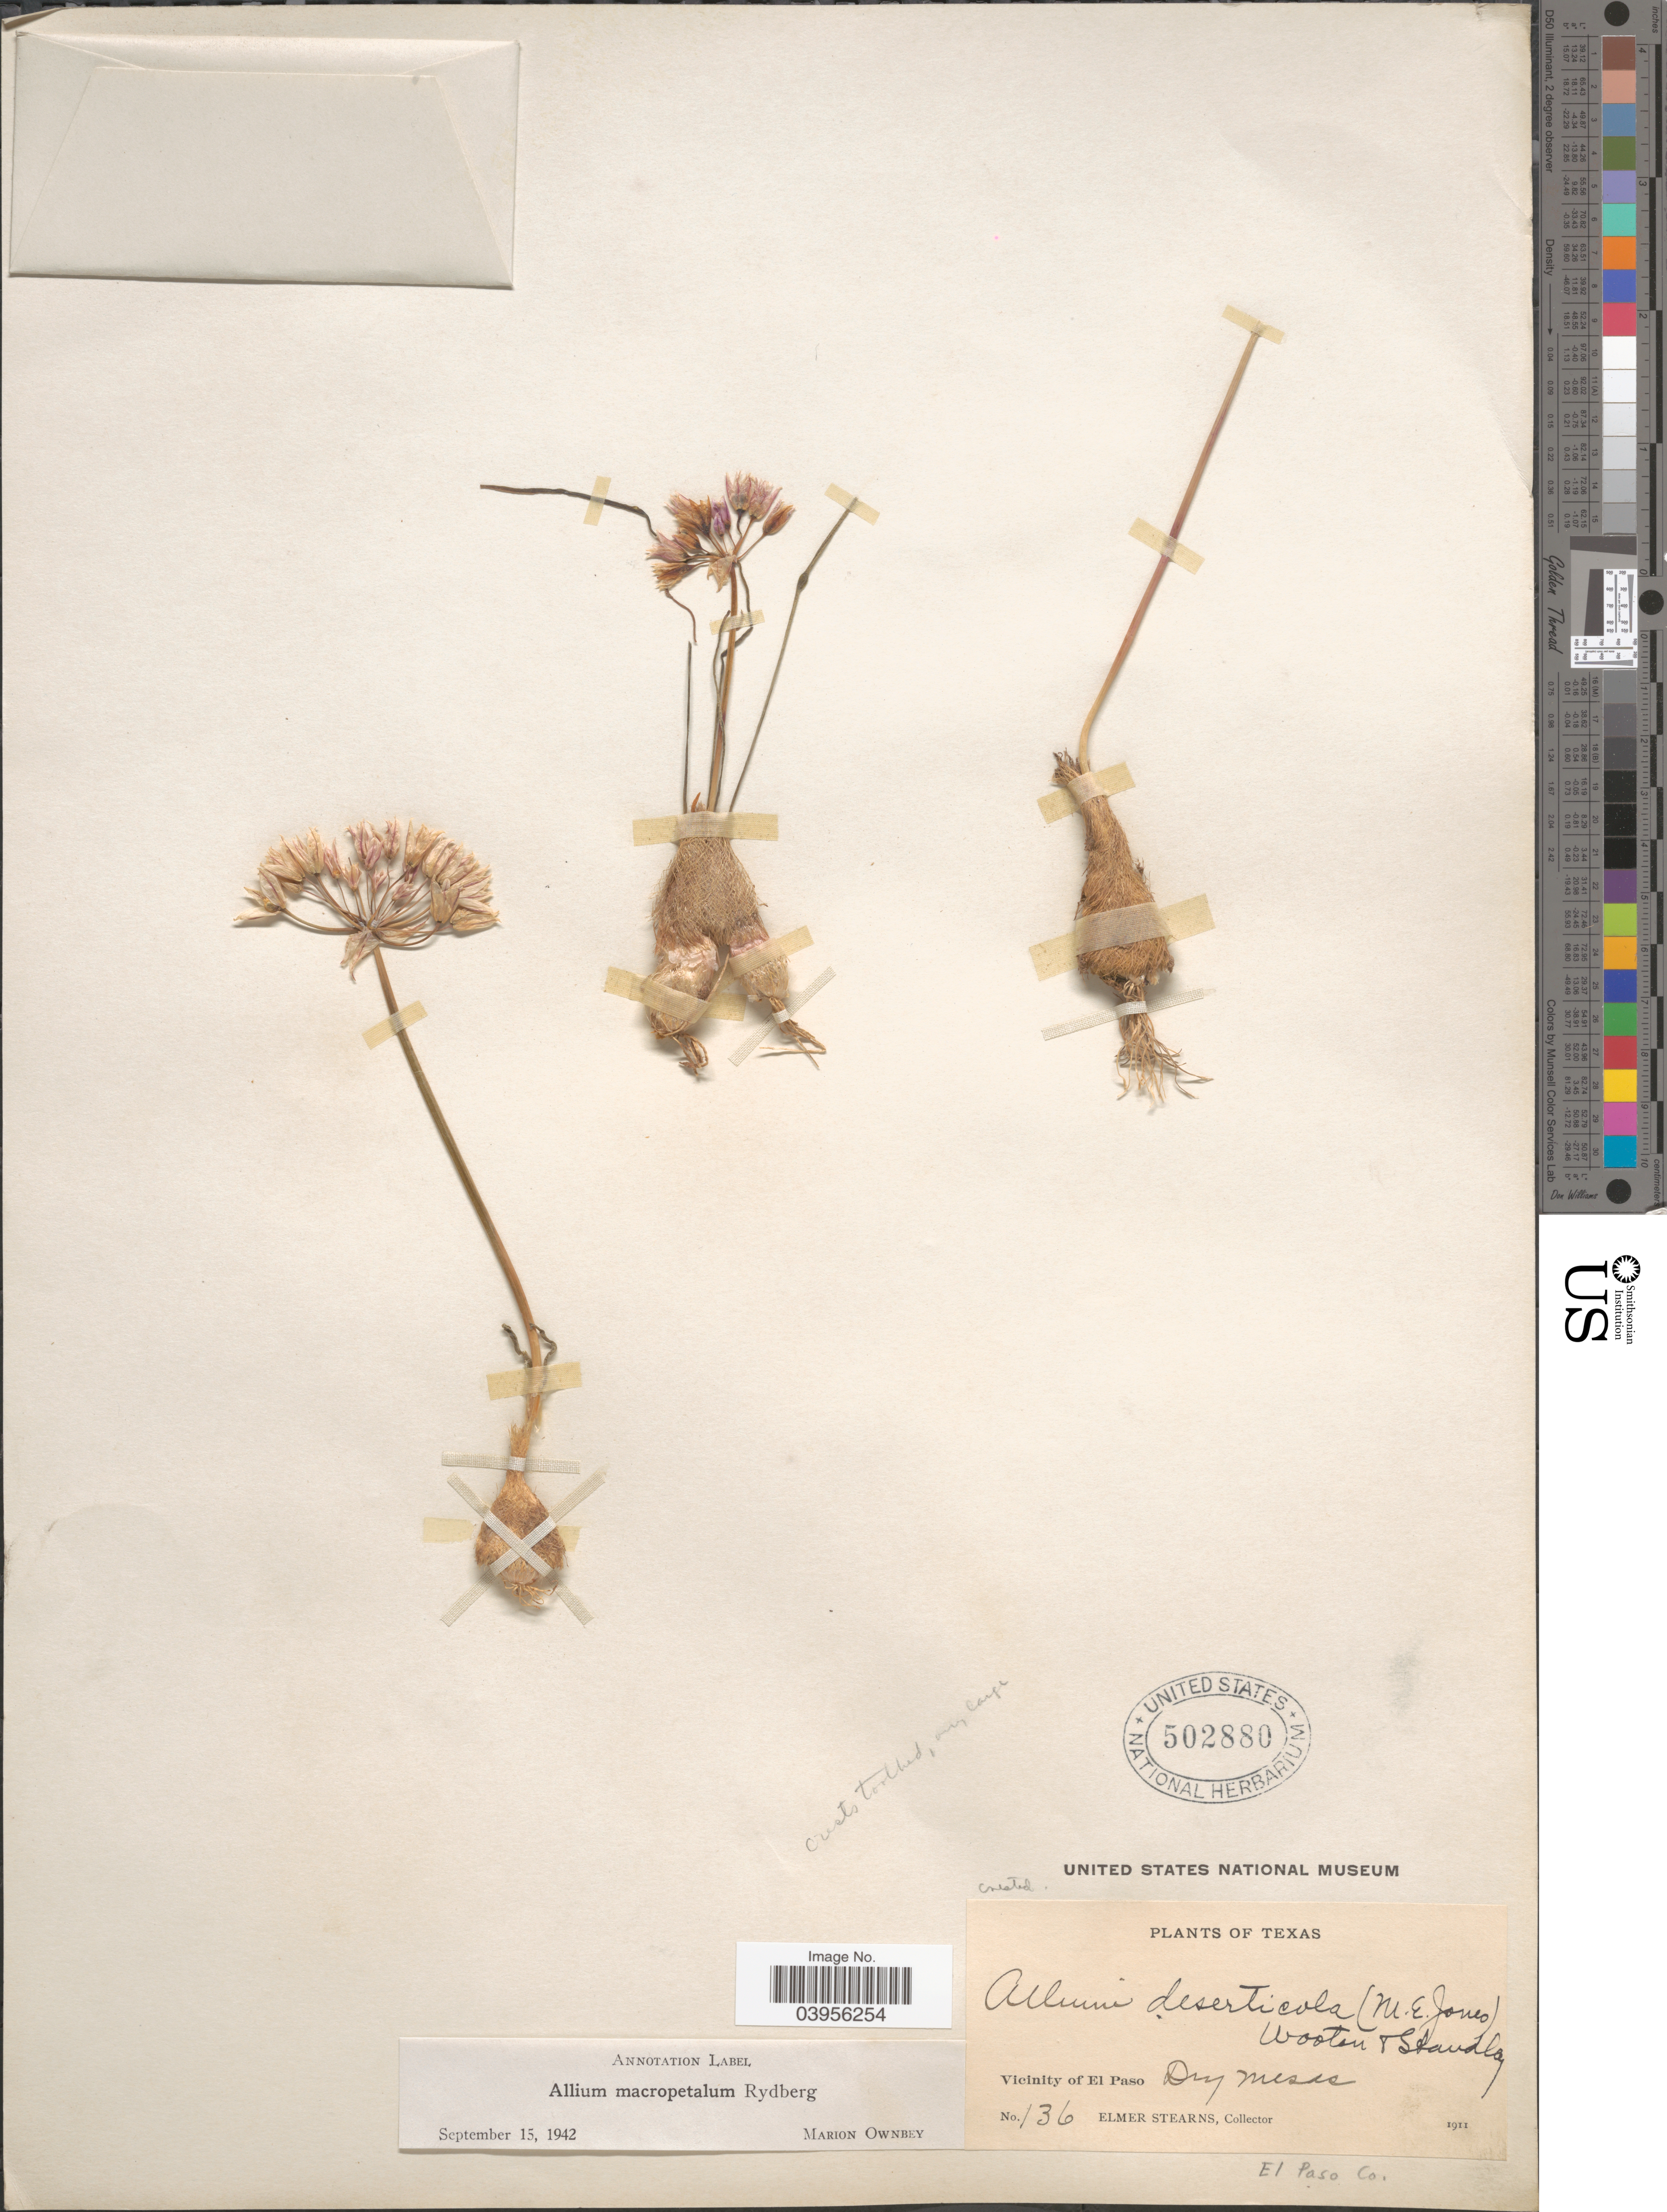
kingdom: Plantae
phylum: Tracheophyta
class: Liliopsida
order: Asparagales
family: Amaryllidaceae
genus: Allium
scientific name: Allium macropetalum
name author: Rydb.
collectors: E. Stearns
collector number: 136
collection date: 1911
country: United States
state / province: Texas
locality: Vicinity of El Paso. El Paso Co.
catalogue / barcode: US 502880